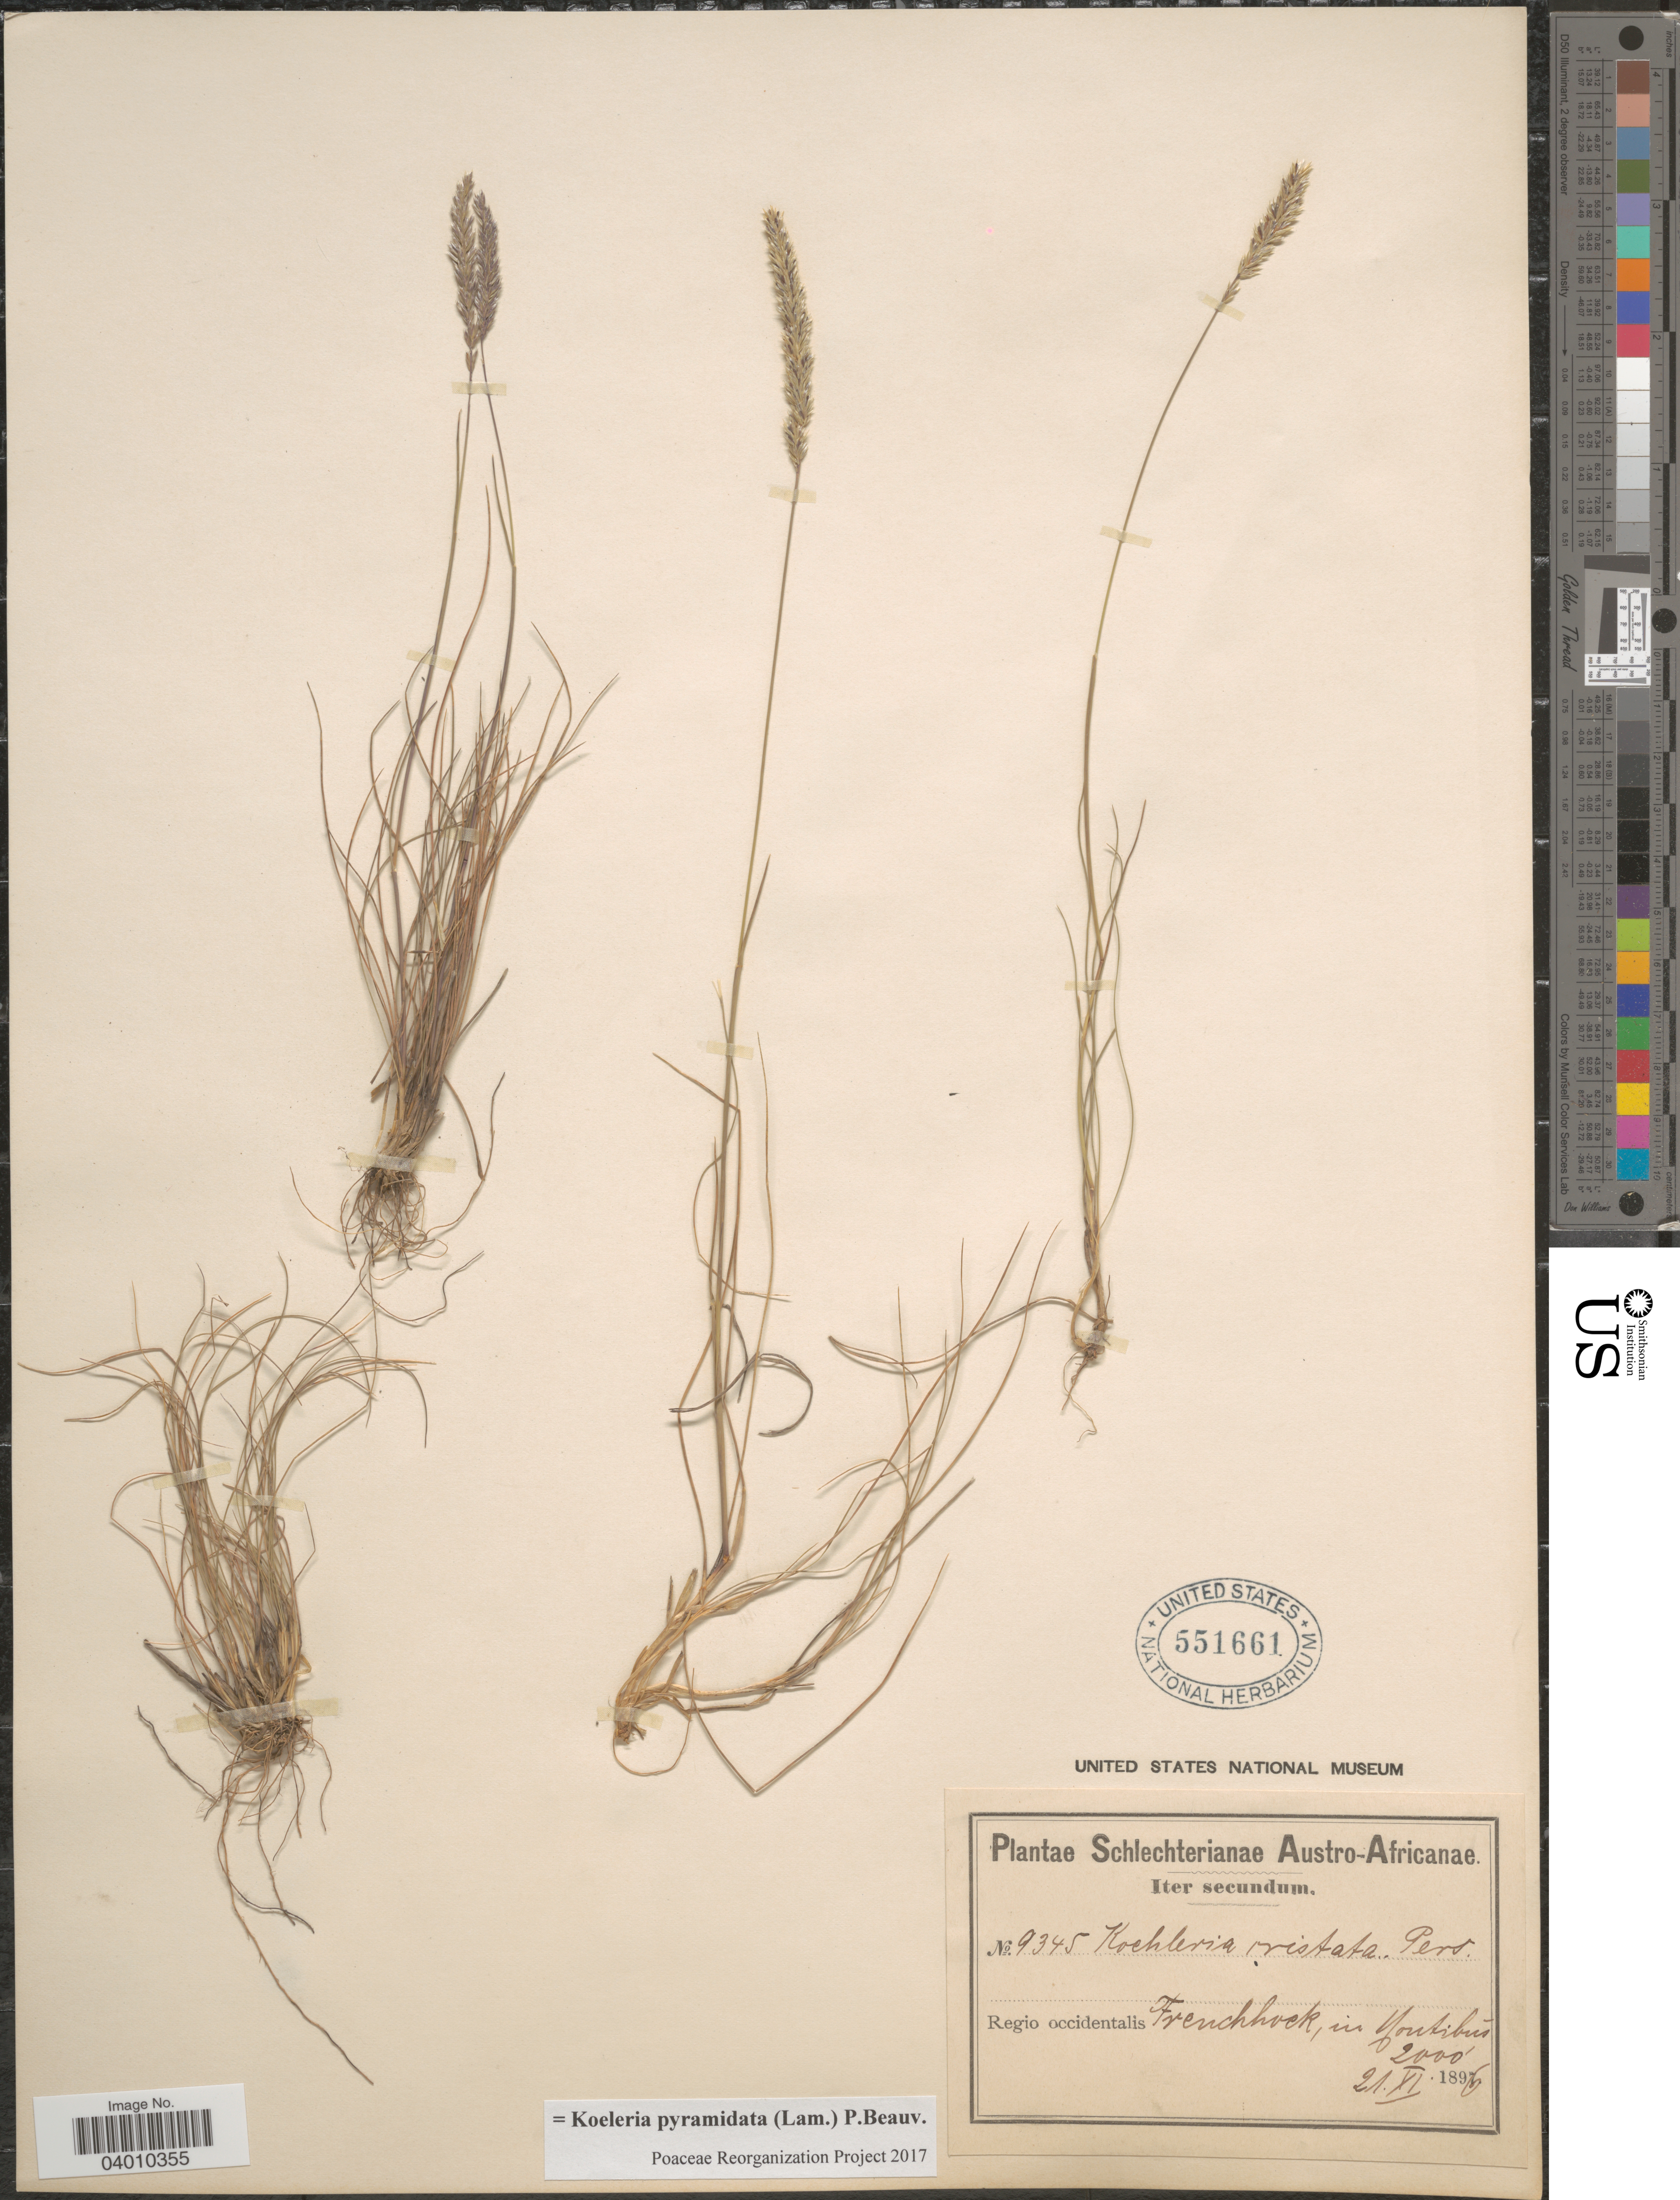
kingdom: Plantae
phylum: Tracheophyta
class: Liliopsida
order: Poales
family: Poaceae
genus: Koeleria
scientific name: Koeleria pyramidata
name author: (Lam.) P. Beauv.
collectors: Schlechter, --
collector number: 9345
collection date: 1896-11-21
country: South Africa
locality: Austro-Africanae. Regio occidentalis. Frenchhoek, in montibus.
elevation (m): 610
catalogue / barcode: US 551661